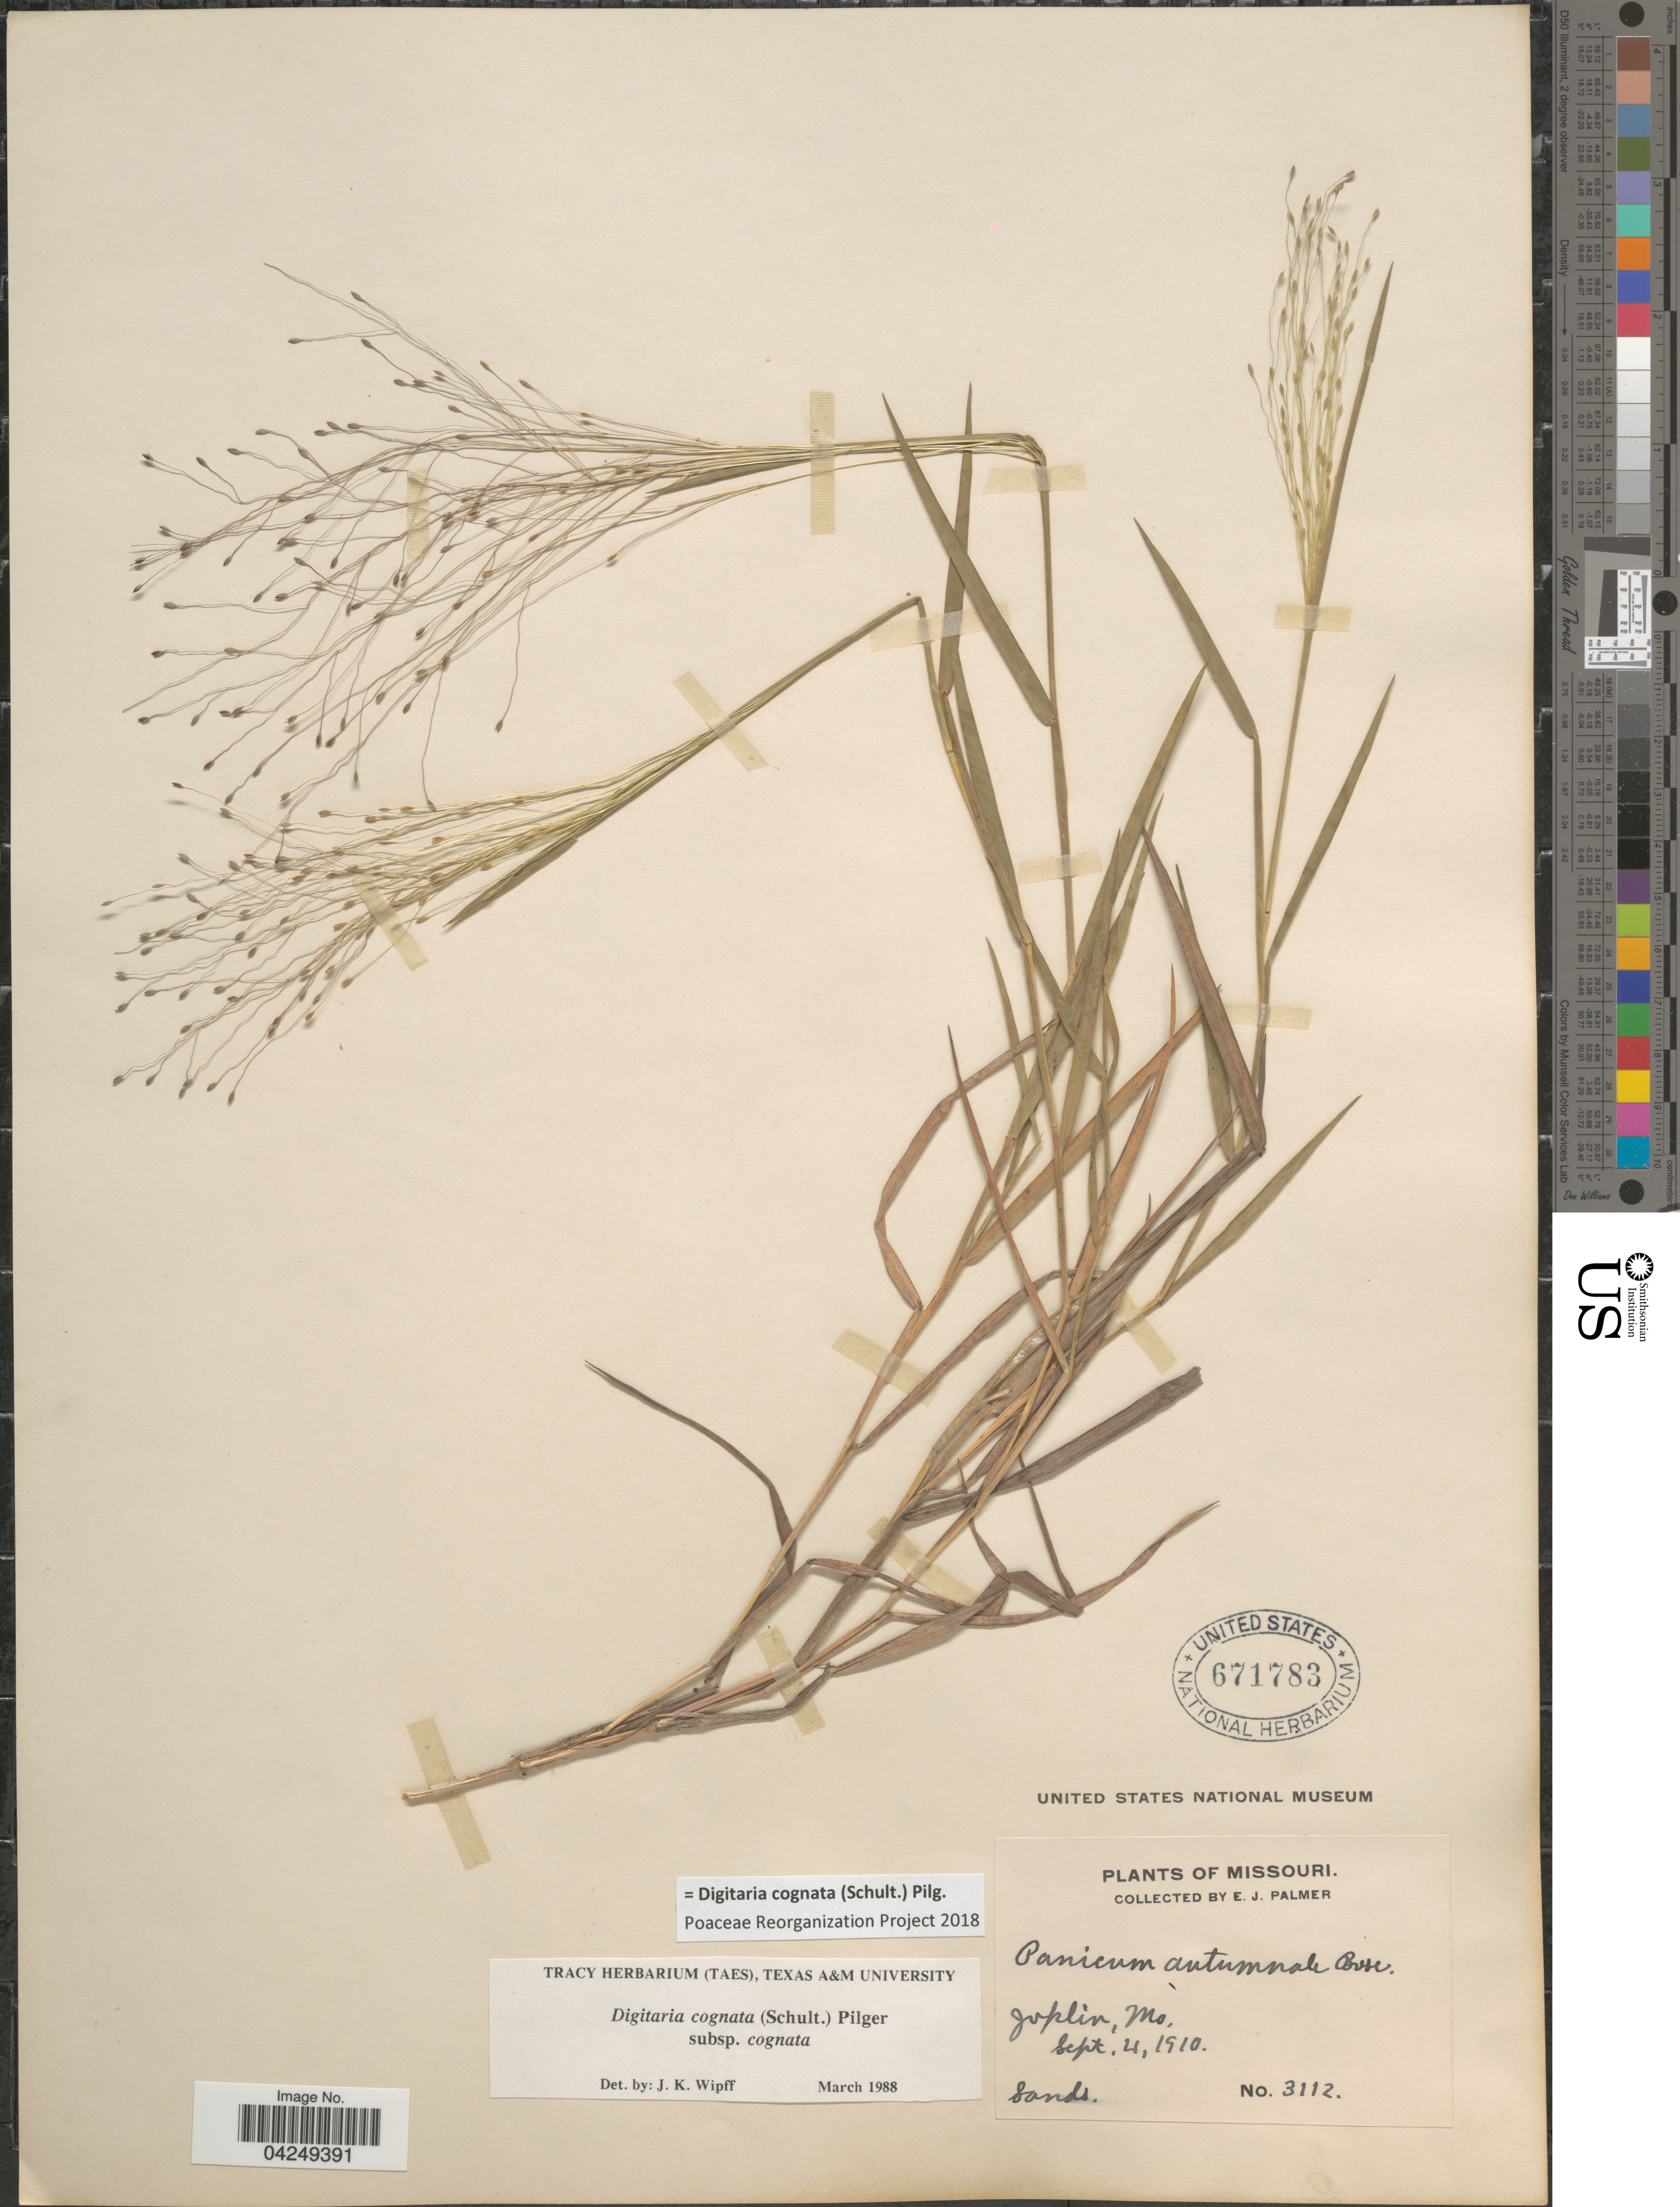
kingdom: Plantae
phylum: Tracheophyta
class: Liliopsida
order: Poales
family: Poaceae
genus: Digitaria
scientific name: Digitaria cognata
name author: (Scult.) Pilg.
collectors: E. J. Palmer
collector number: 3112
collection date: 1910-09-04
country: United States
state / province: Missouri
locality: Joplin.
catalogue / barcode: US 671783